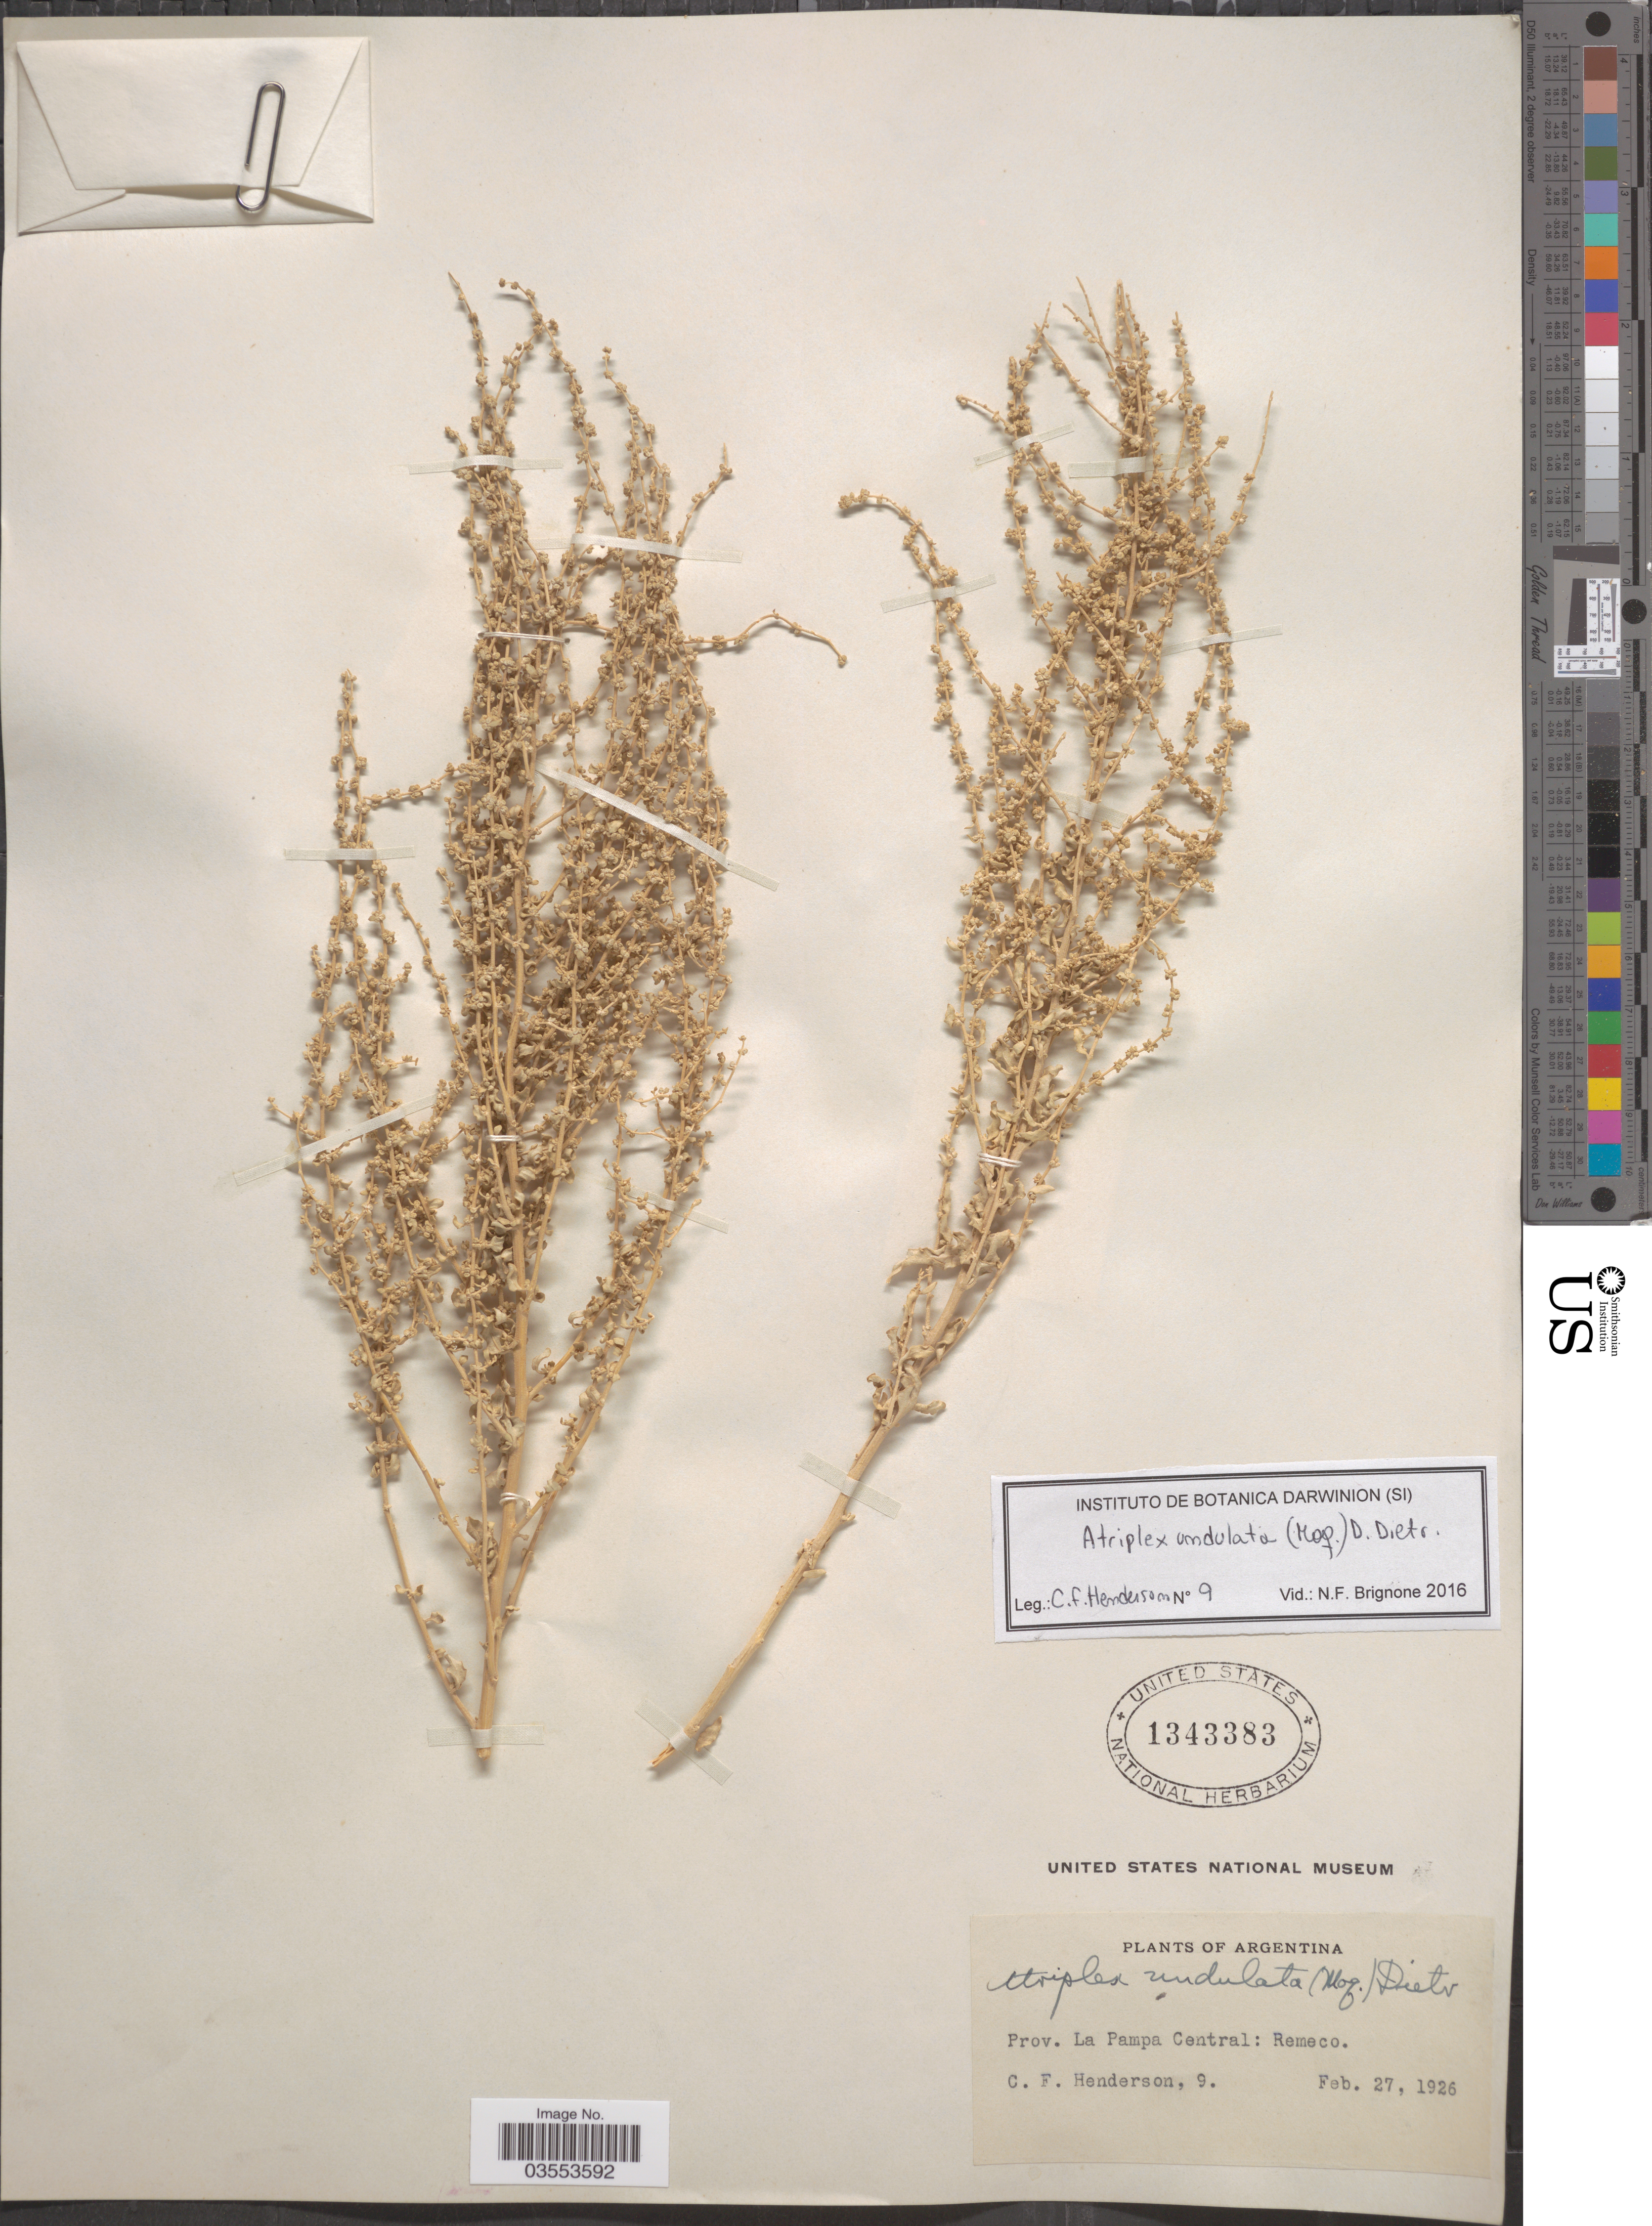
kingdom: Plantae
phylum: Tracheophyta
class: Magnoliopsida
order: Caryophyllales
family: Amaranthaceae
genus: Atriplex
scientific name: Atriplex undulata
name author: (Moq.) D. Dietr.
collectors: C. Henderson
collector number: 9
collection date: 1926-02-27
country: Argentina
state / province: La Pampa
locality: Prov. La Pampa Central: Remeco.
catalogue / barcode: US 1343383